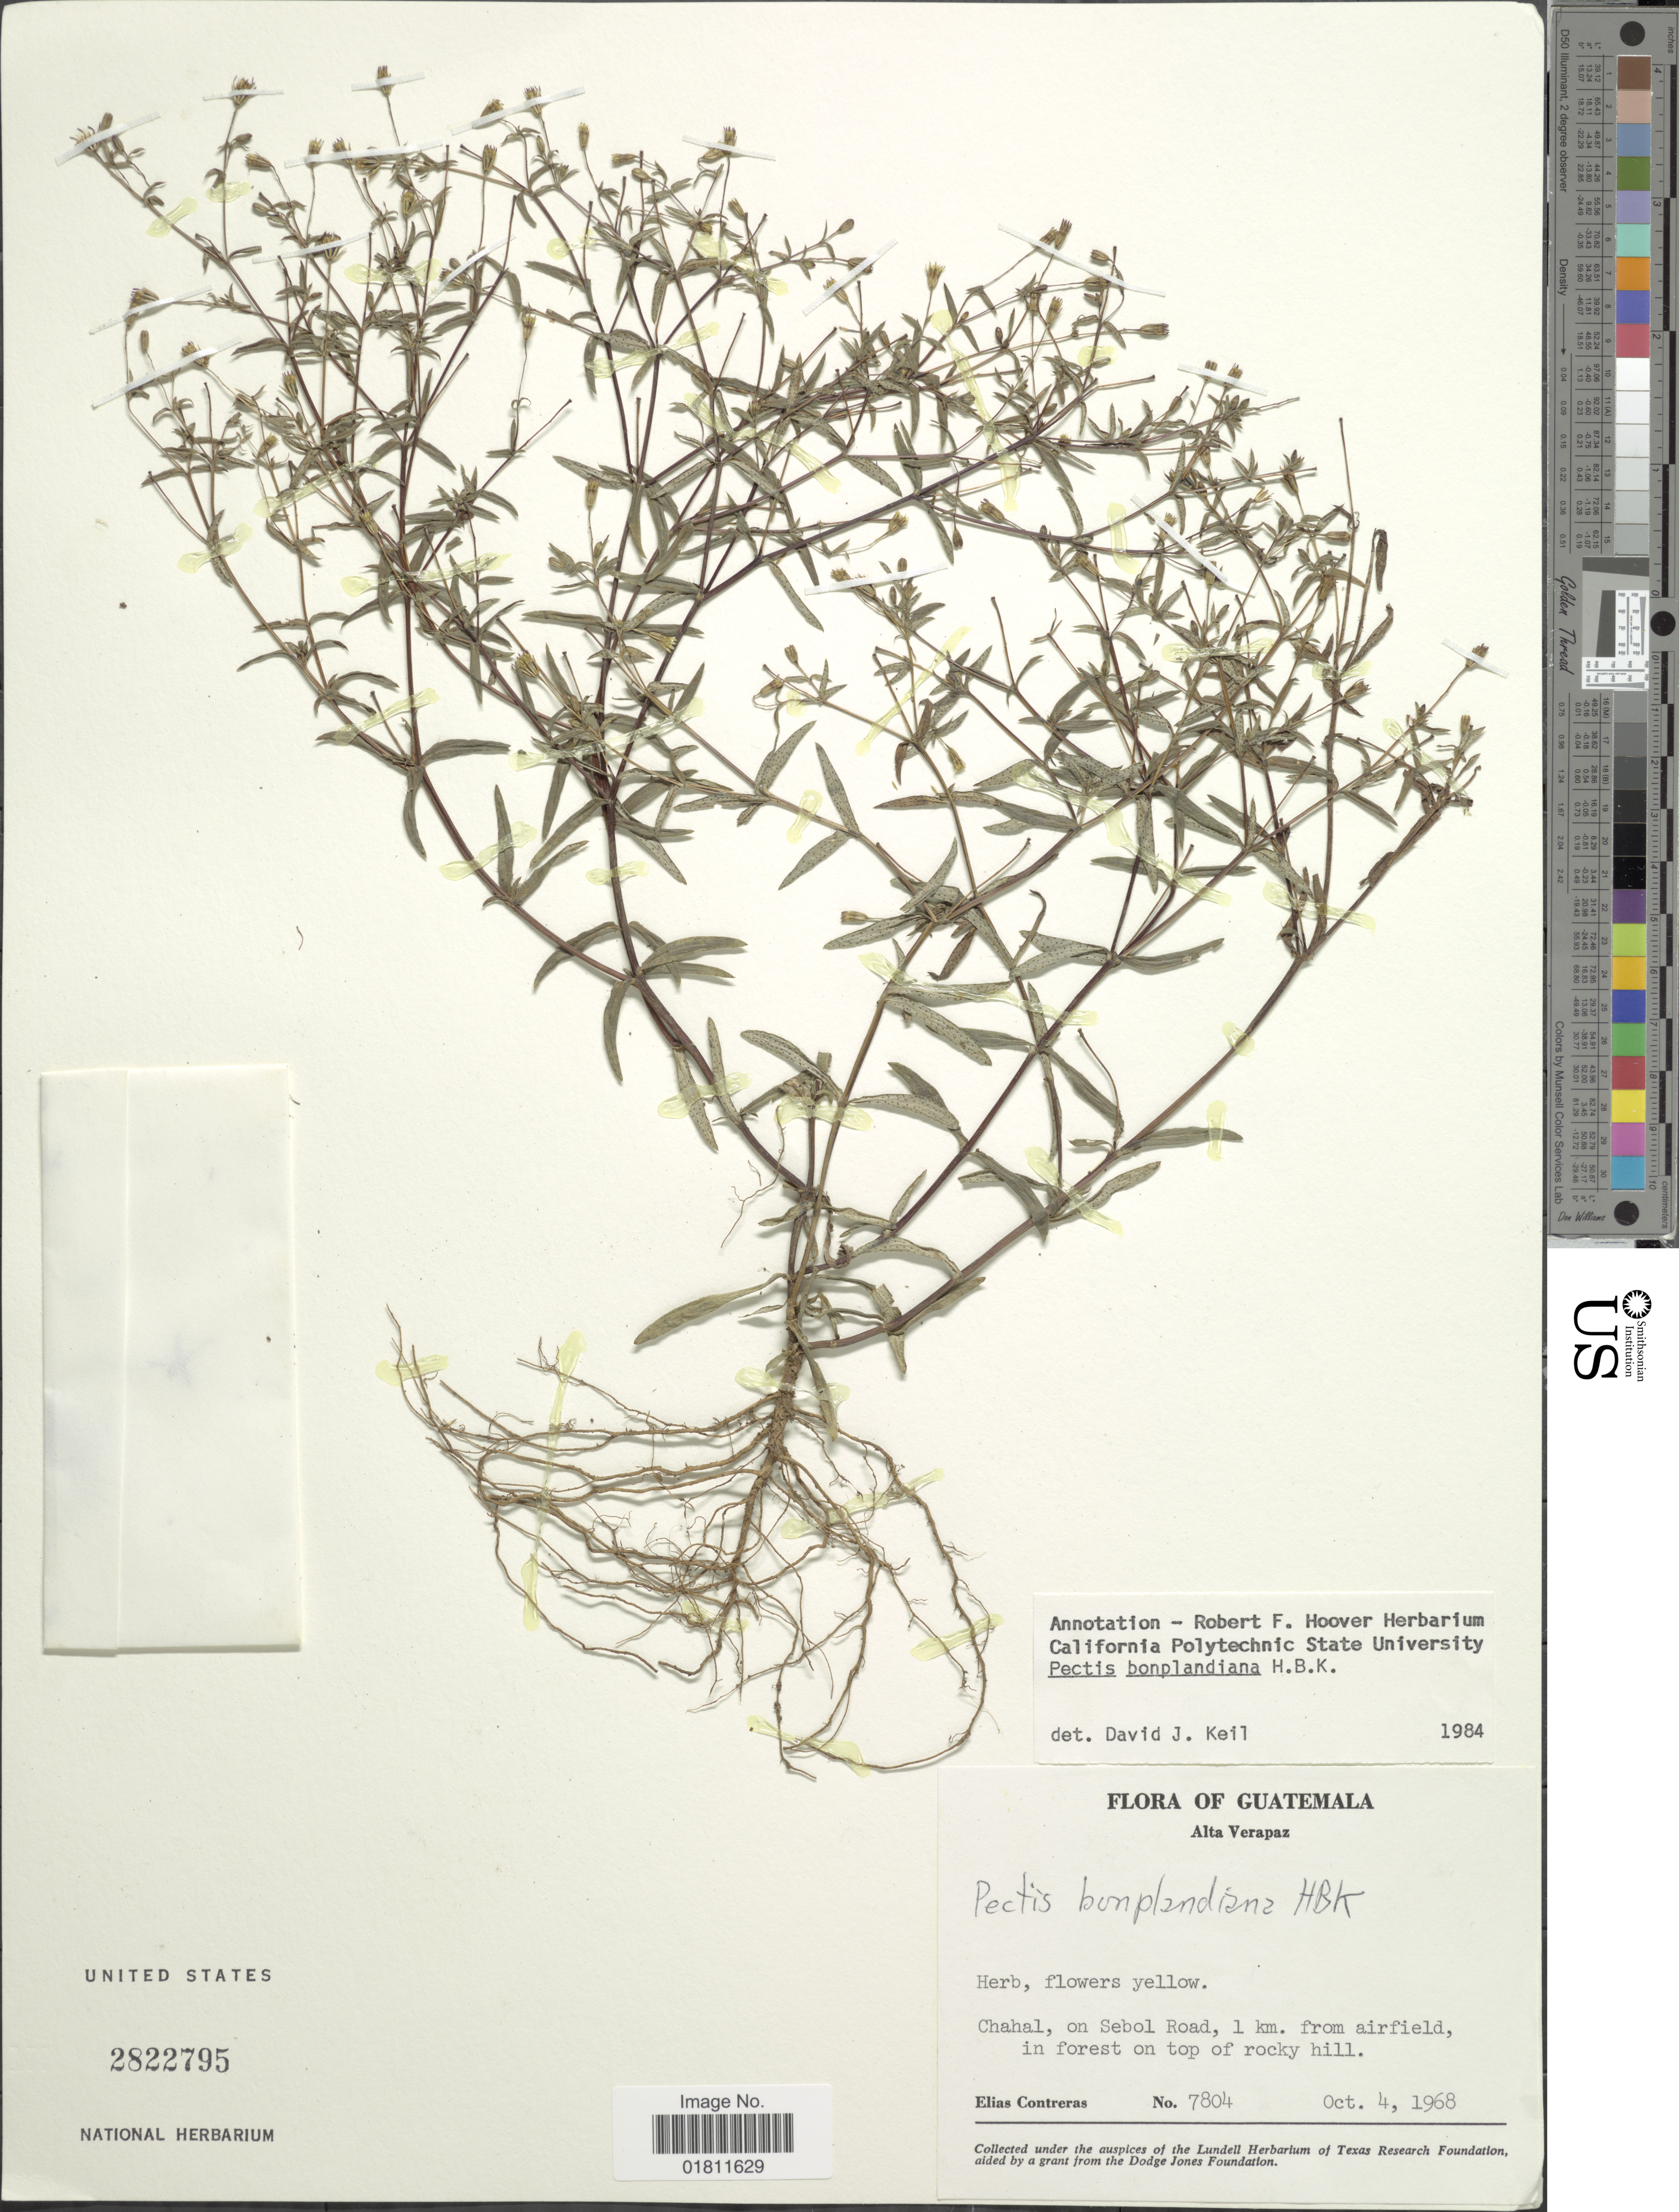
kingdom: Plantae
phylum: Tracheophyta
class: Magnoliopsida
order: Asterales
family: Asteraceae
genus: Pectis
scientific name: Pectis bonplandiana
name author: Kunth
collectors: E. Contreras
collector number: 7804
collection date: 1968-10-04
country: Guatemala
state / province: Alta Verapaz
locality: Alta Verapaz. Chahal, on Sebol Road, 1 km from airfield, in forest on top of rocky hill.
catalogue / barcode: US 2822795